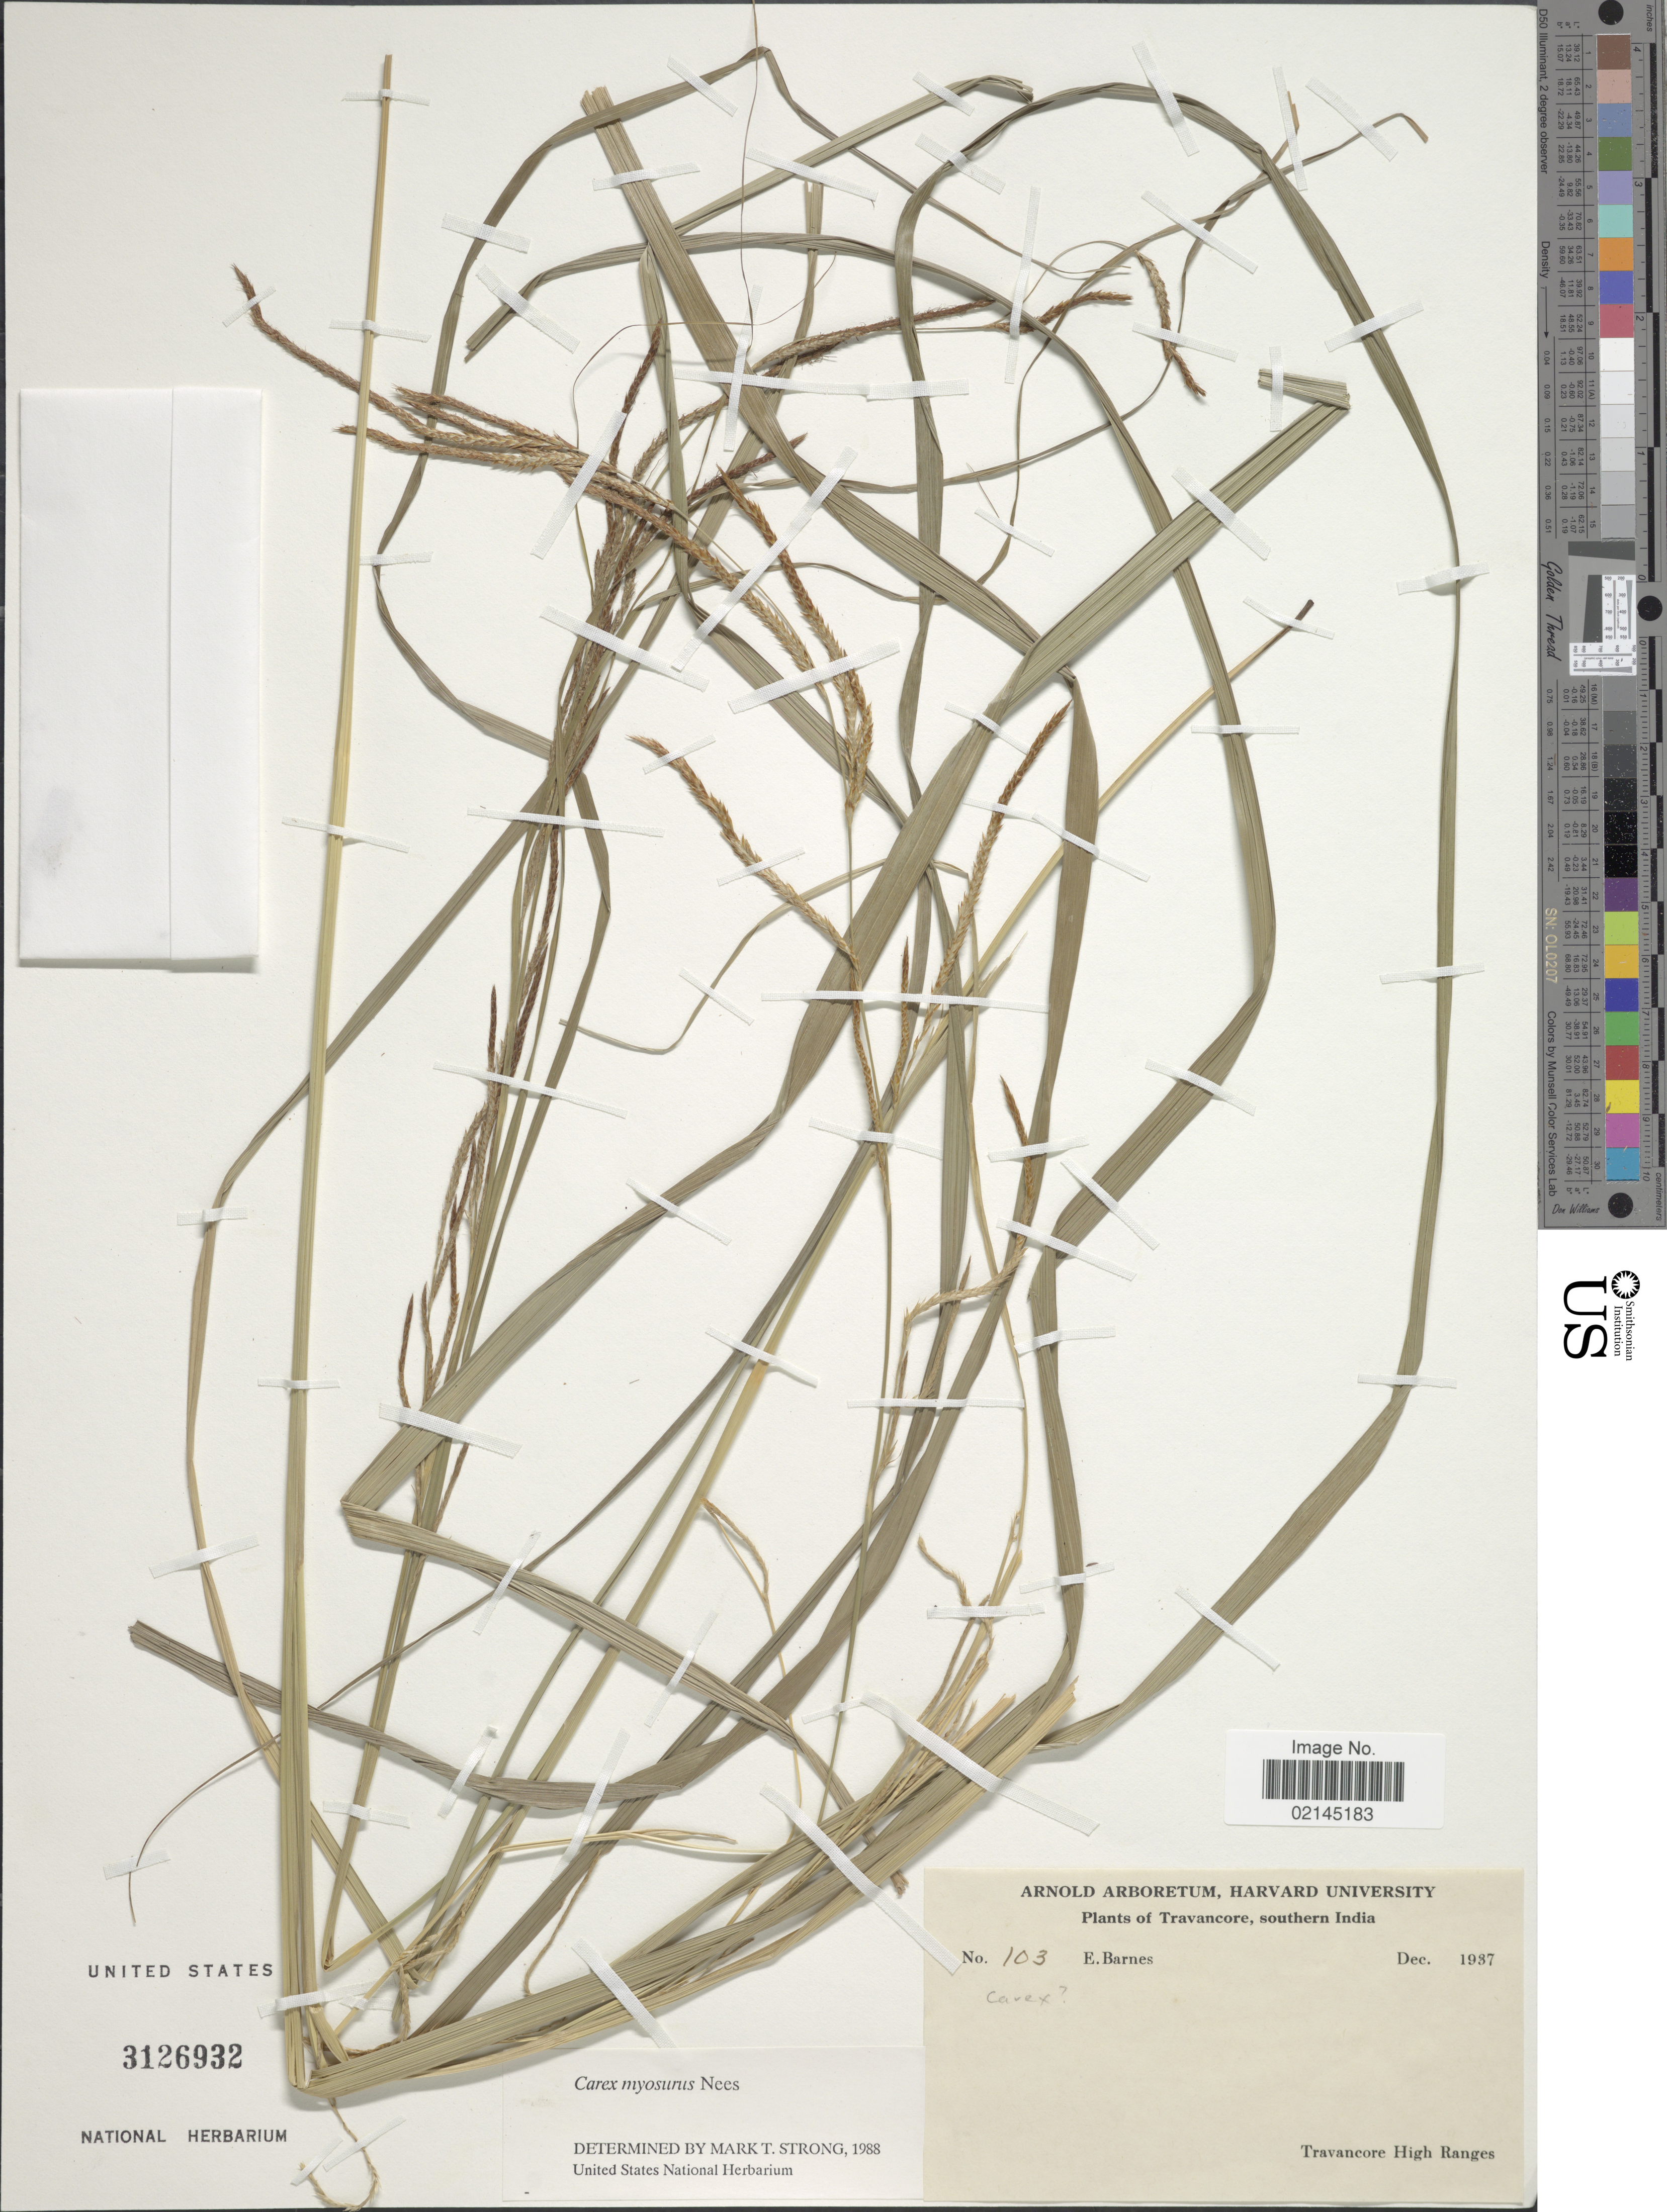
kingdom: Plantae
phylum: Tracheophyta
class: Liliopsida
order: Poales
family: Cyperaceae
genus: Carex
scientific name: Carex myosurus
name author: Nees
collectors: E. Barnes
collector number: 103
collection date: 1937-12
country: India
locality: Travancore, southern India. Travancore High Ranges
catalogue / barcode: US 3126932